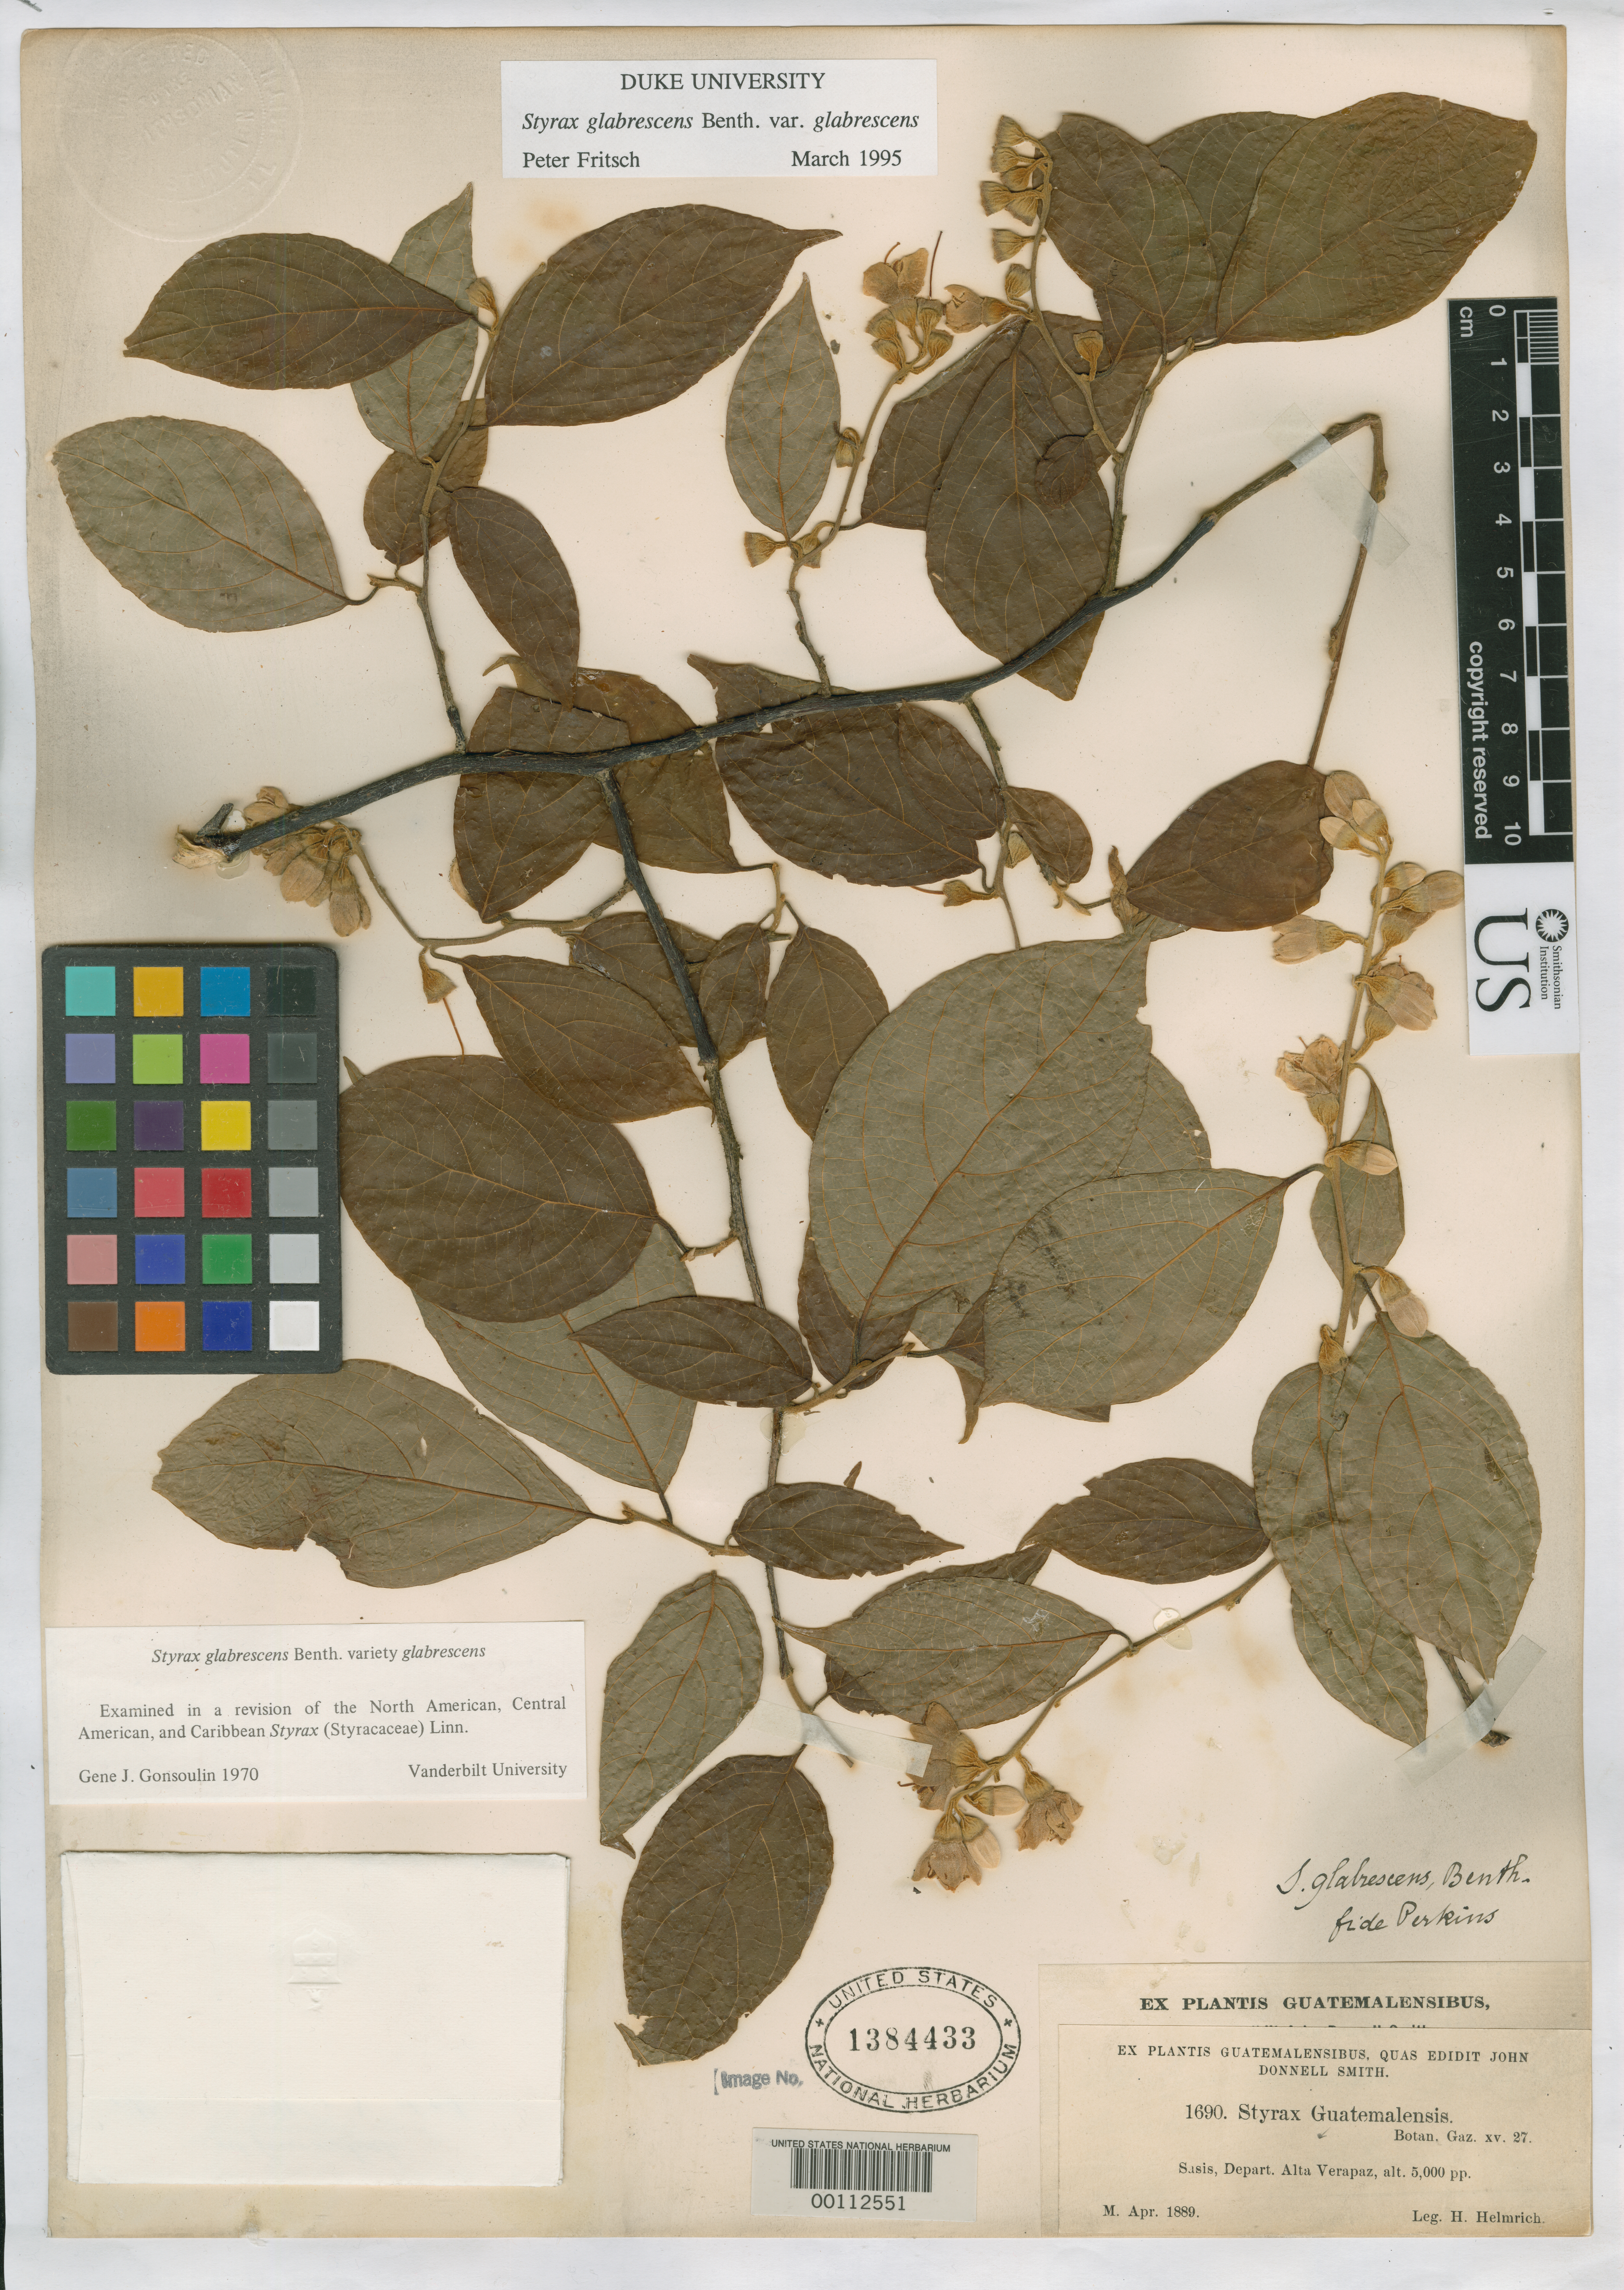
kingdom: Plantae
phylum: Tracheophyta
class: Magnoliopsida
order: Ericales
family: Styracaceae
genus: Styrax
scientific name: Styrax guatemalensis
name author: Donn. Sm.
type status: Holotype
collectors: H. Helmrich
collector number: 1690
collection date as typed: Apr 1889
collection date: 1889-04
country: Guatemala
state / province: Alta Verapaz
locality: Sasis; alt. 5000 pp.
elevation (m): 1524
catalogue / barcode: US 1384433